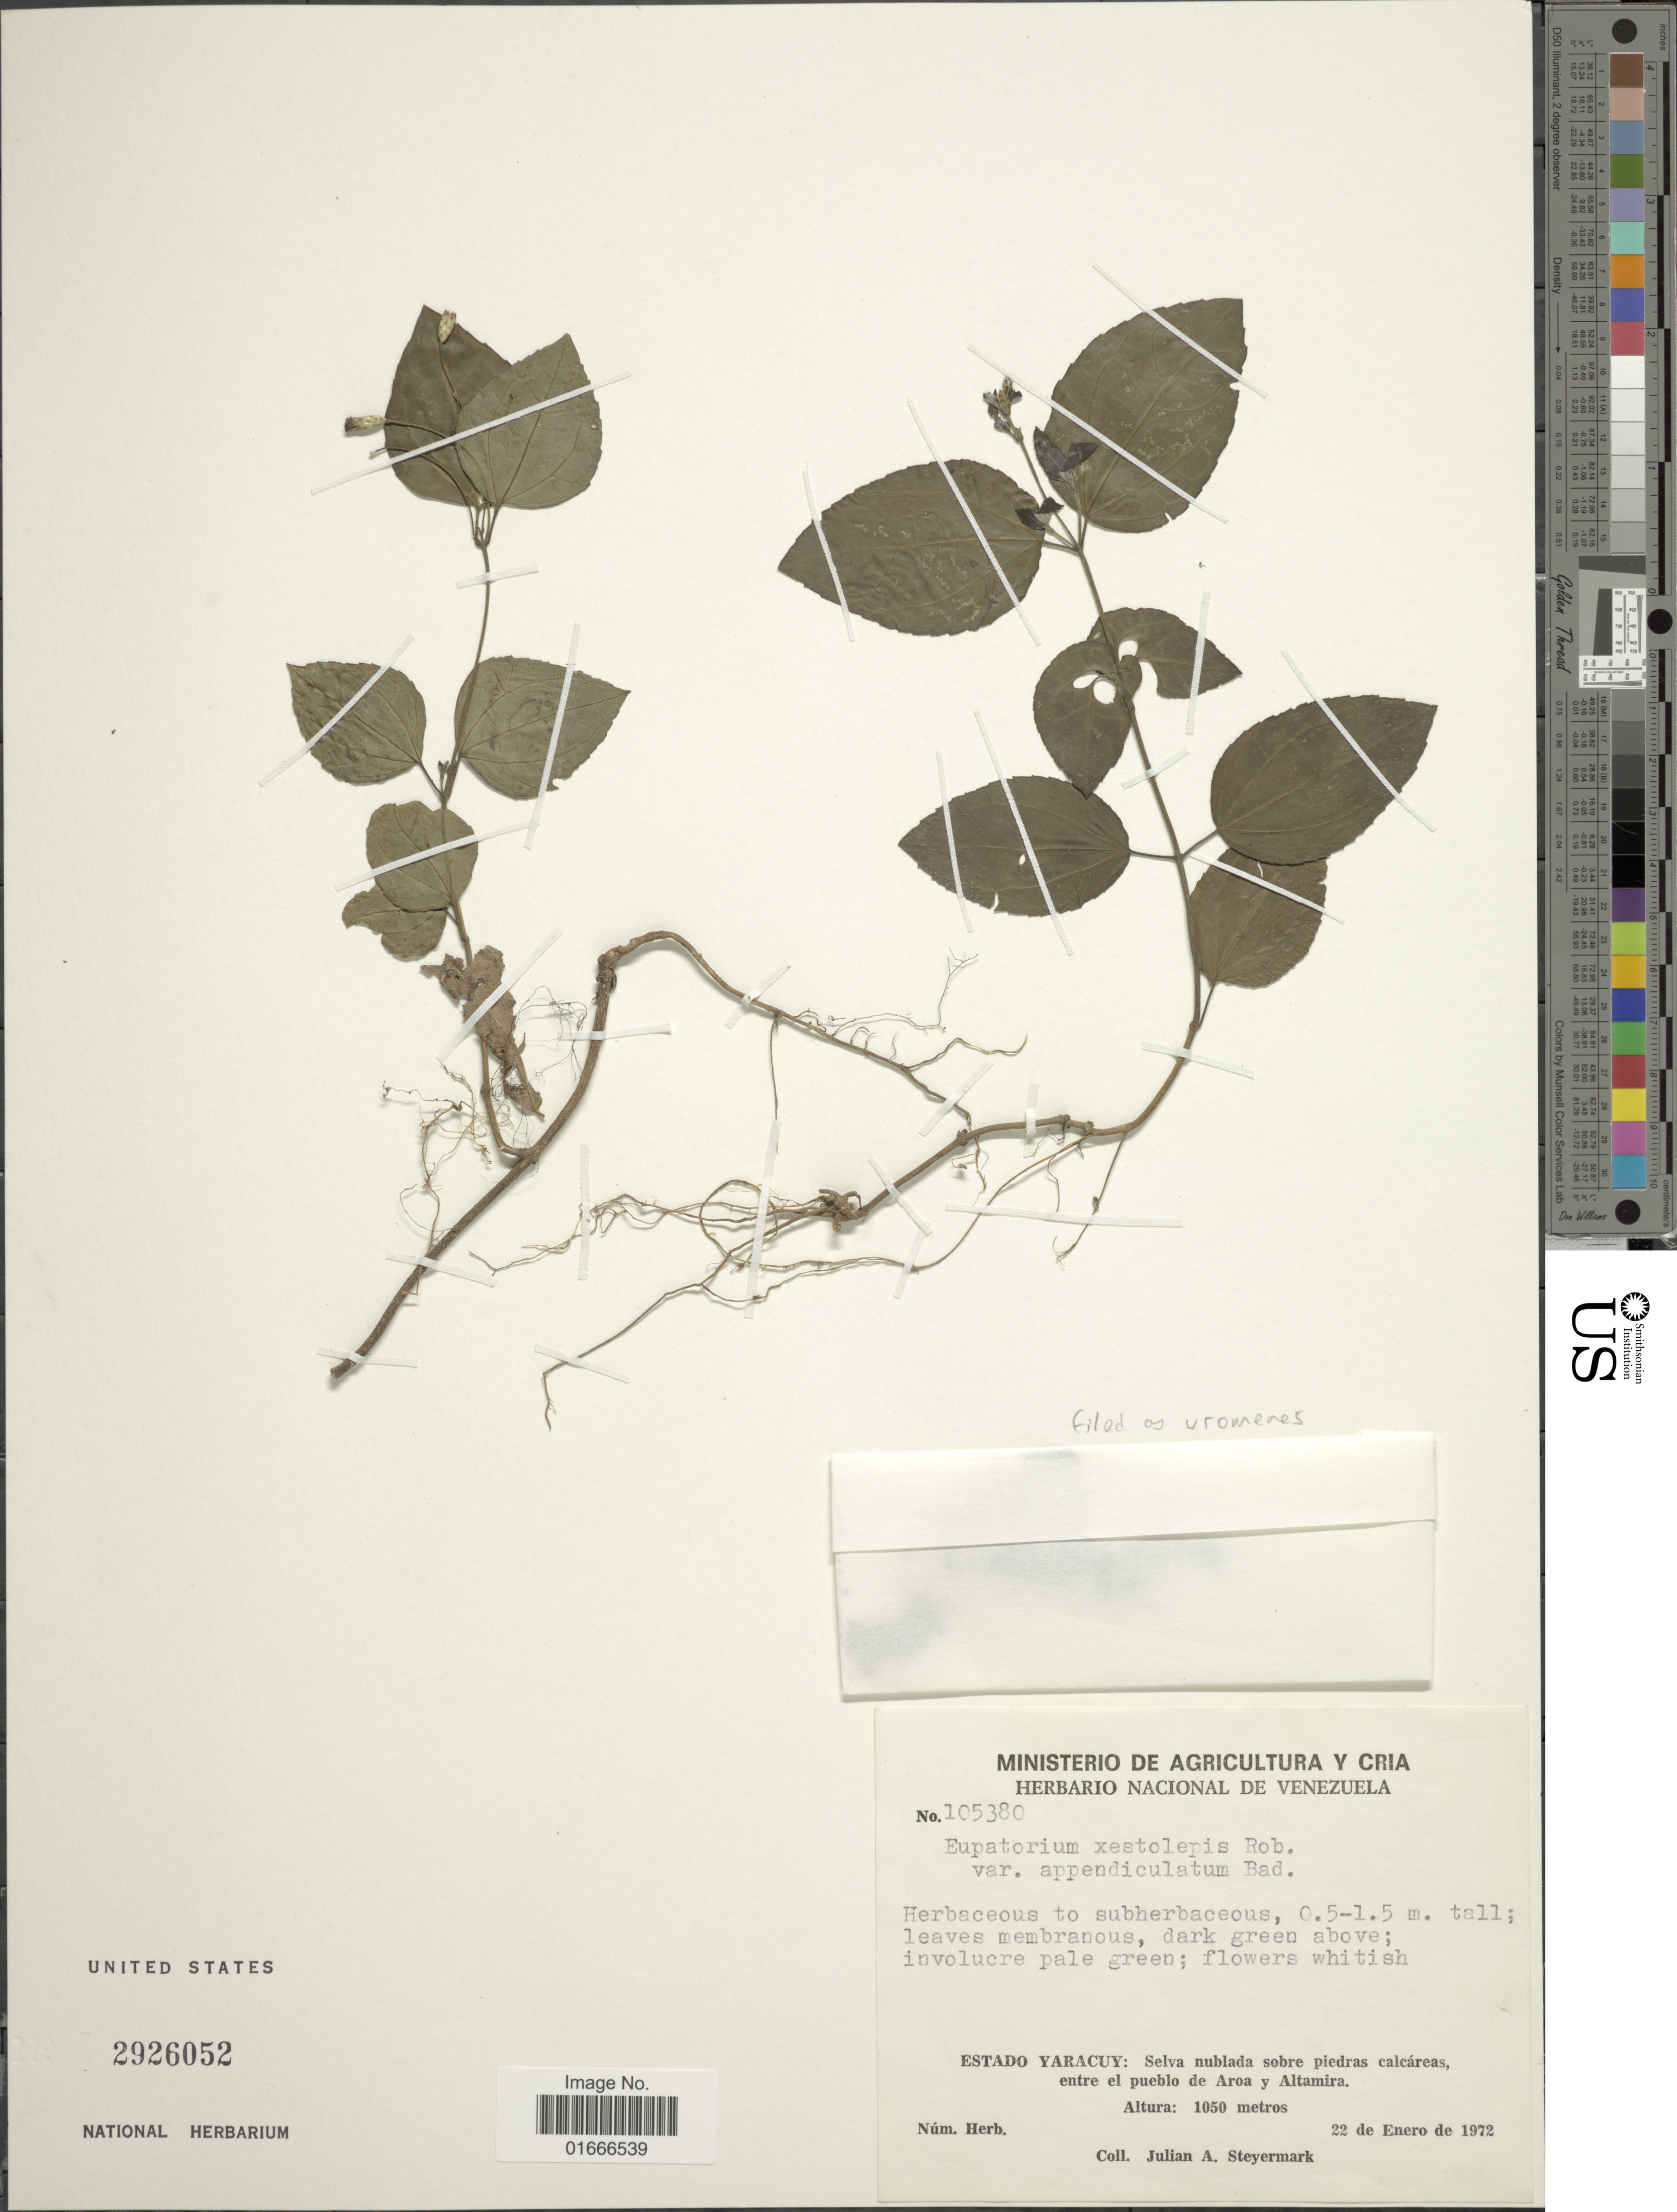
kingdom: Plantae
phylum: Tracheophyta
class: Magnoliopsida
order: Asterales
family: Asteraceae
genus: Chromolaena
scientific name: Chromolaena uromeres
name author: (B.L. Rob.) R.M. King & H. Rob.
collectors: J. Steyermark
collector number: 105380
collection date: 1972-01-22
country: Venezuela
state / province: Yaracuy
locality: Entre el pueblo de Aroa y Altamira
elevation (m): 1050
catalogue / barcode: US 2926052